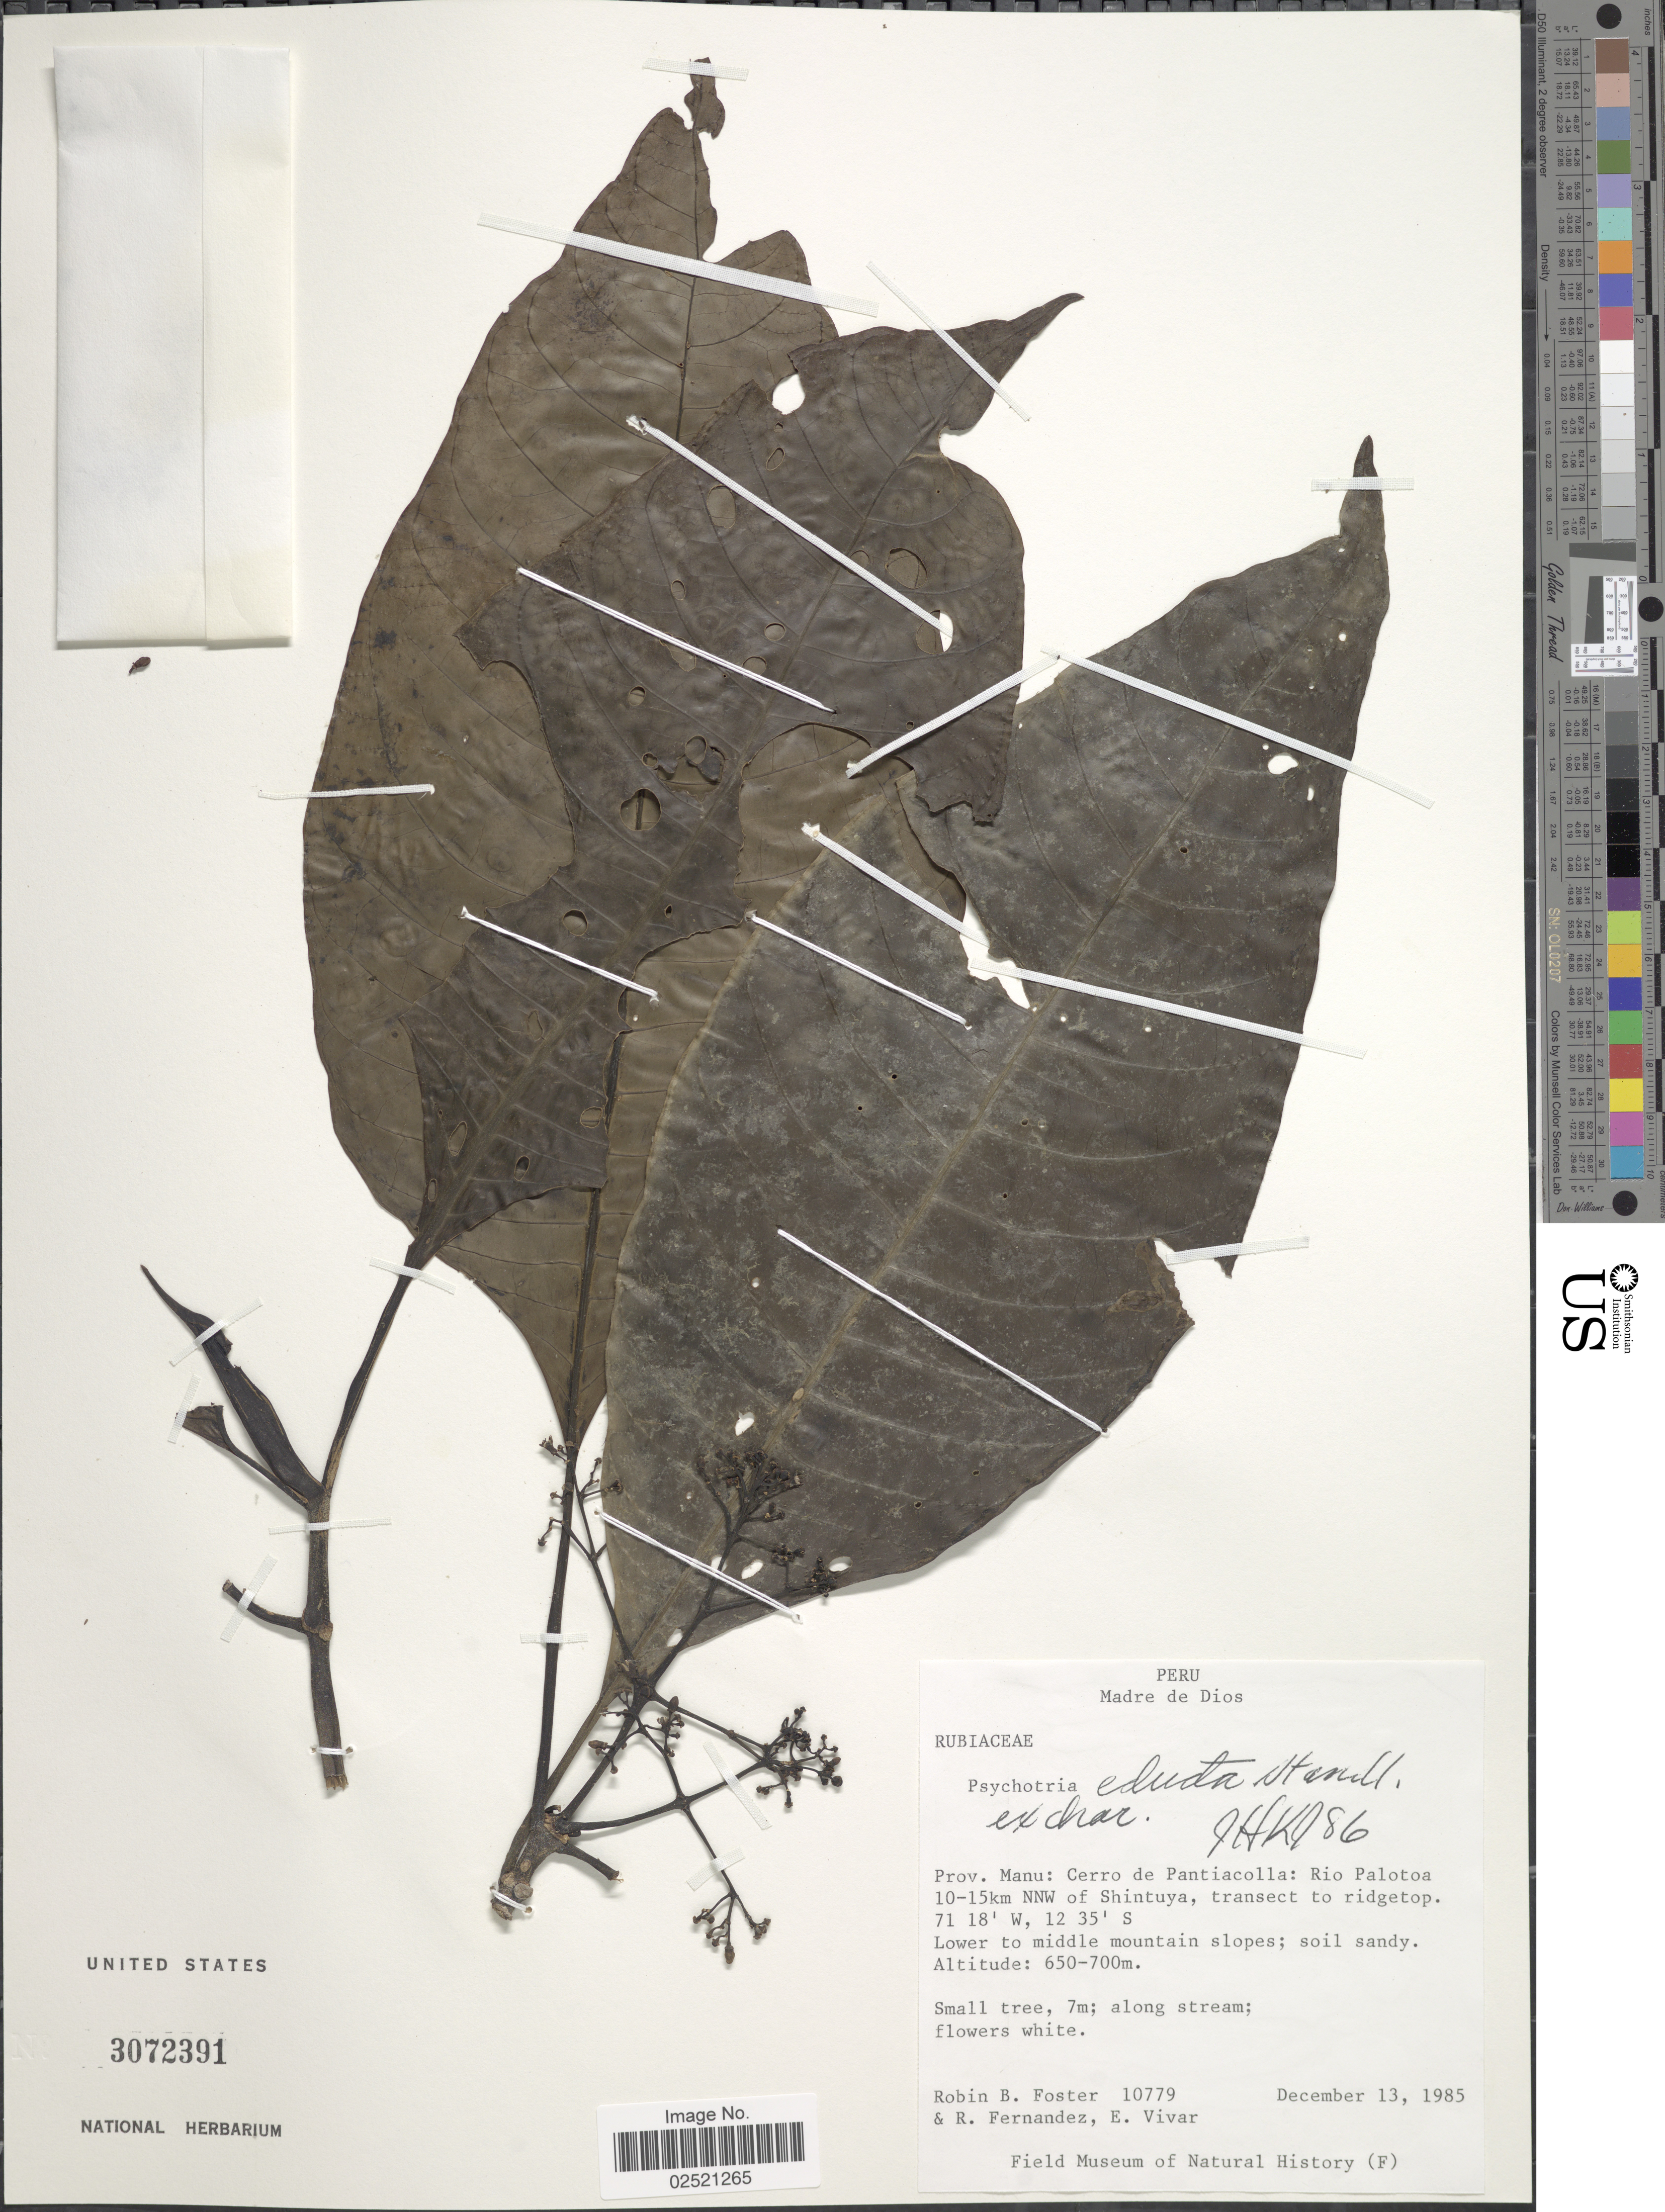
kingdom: Plantae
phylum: Tracheophyta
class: Magnoliopsida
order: Gentianales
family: Rubiaceae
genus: Psychotria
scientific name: Psychotria educta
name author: Standl.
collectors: R. B. Foster, B. d'Achille & A. de la Cruz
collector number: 10779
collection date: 1985-12-13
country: Peru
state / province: Madre de Dios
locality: Prov. Manu: Cerro de Pantiacolla: Rio Paloroa 10-15 km NNW of Shintuya, transect to ridgetop, Lower to middle mountain slopes.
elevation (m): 650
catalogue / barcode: US 3072391